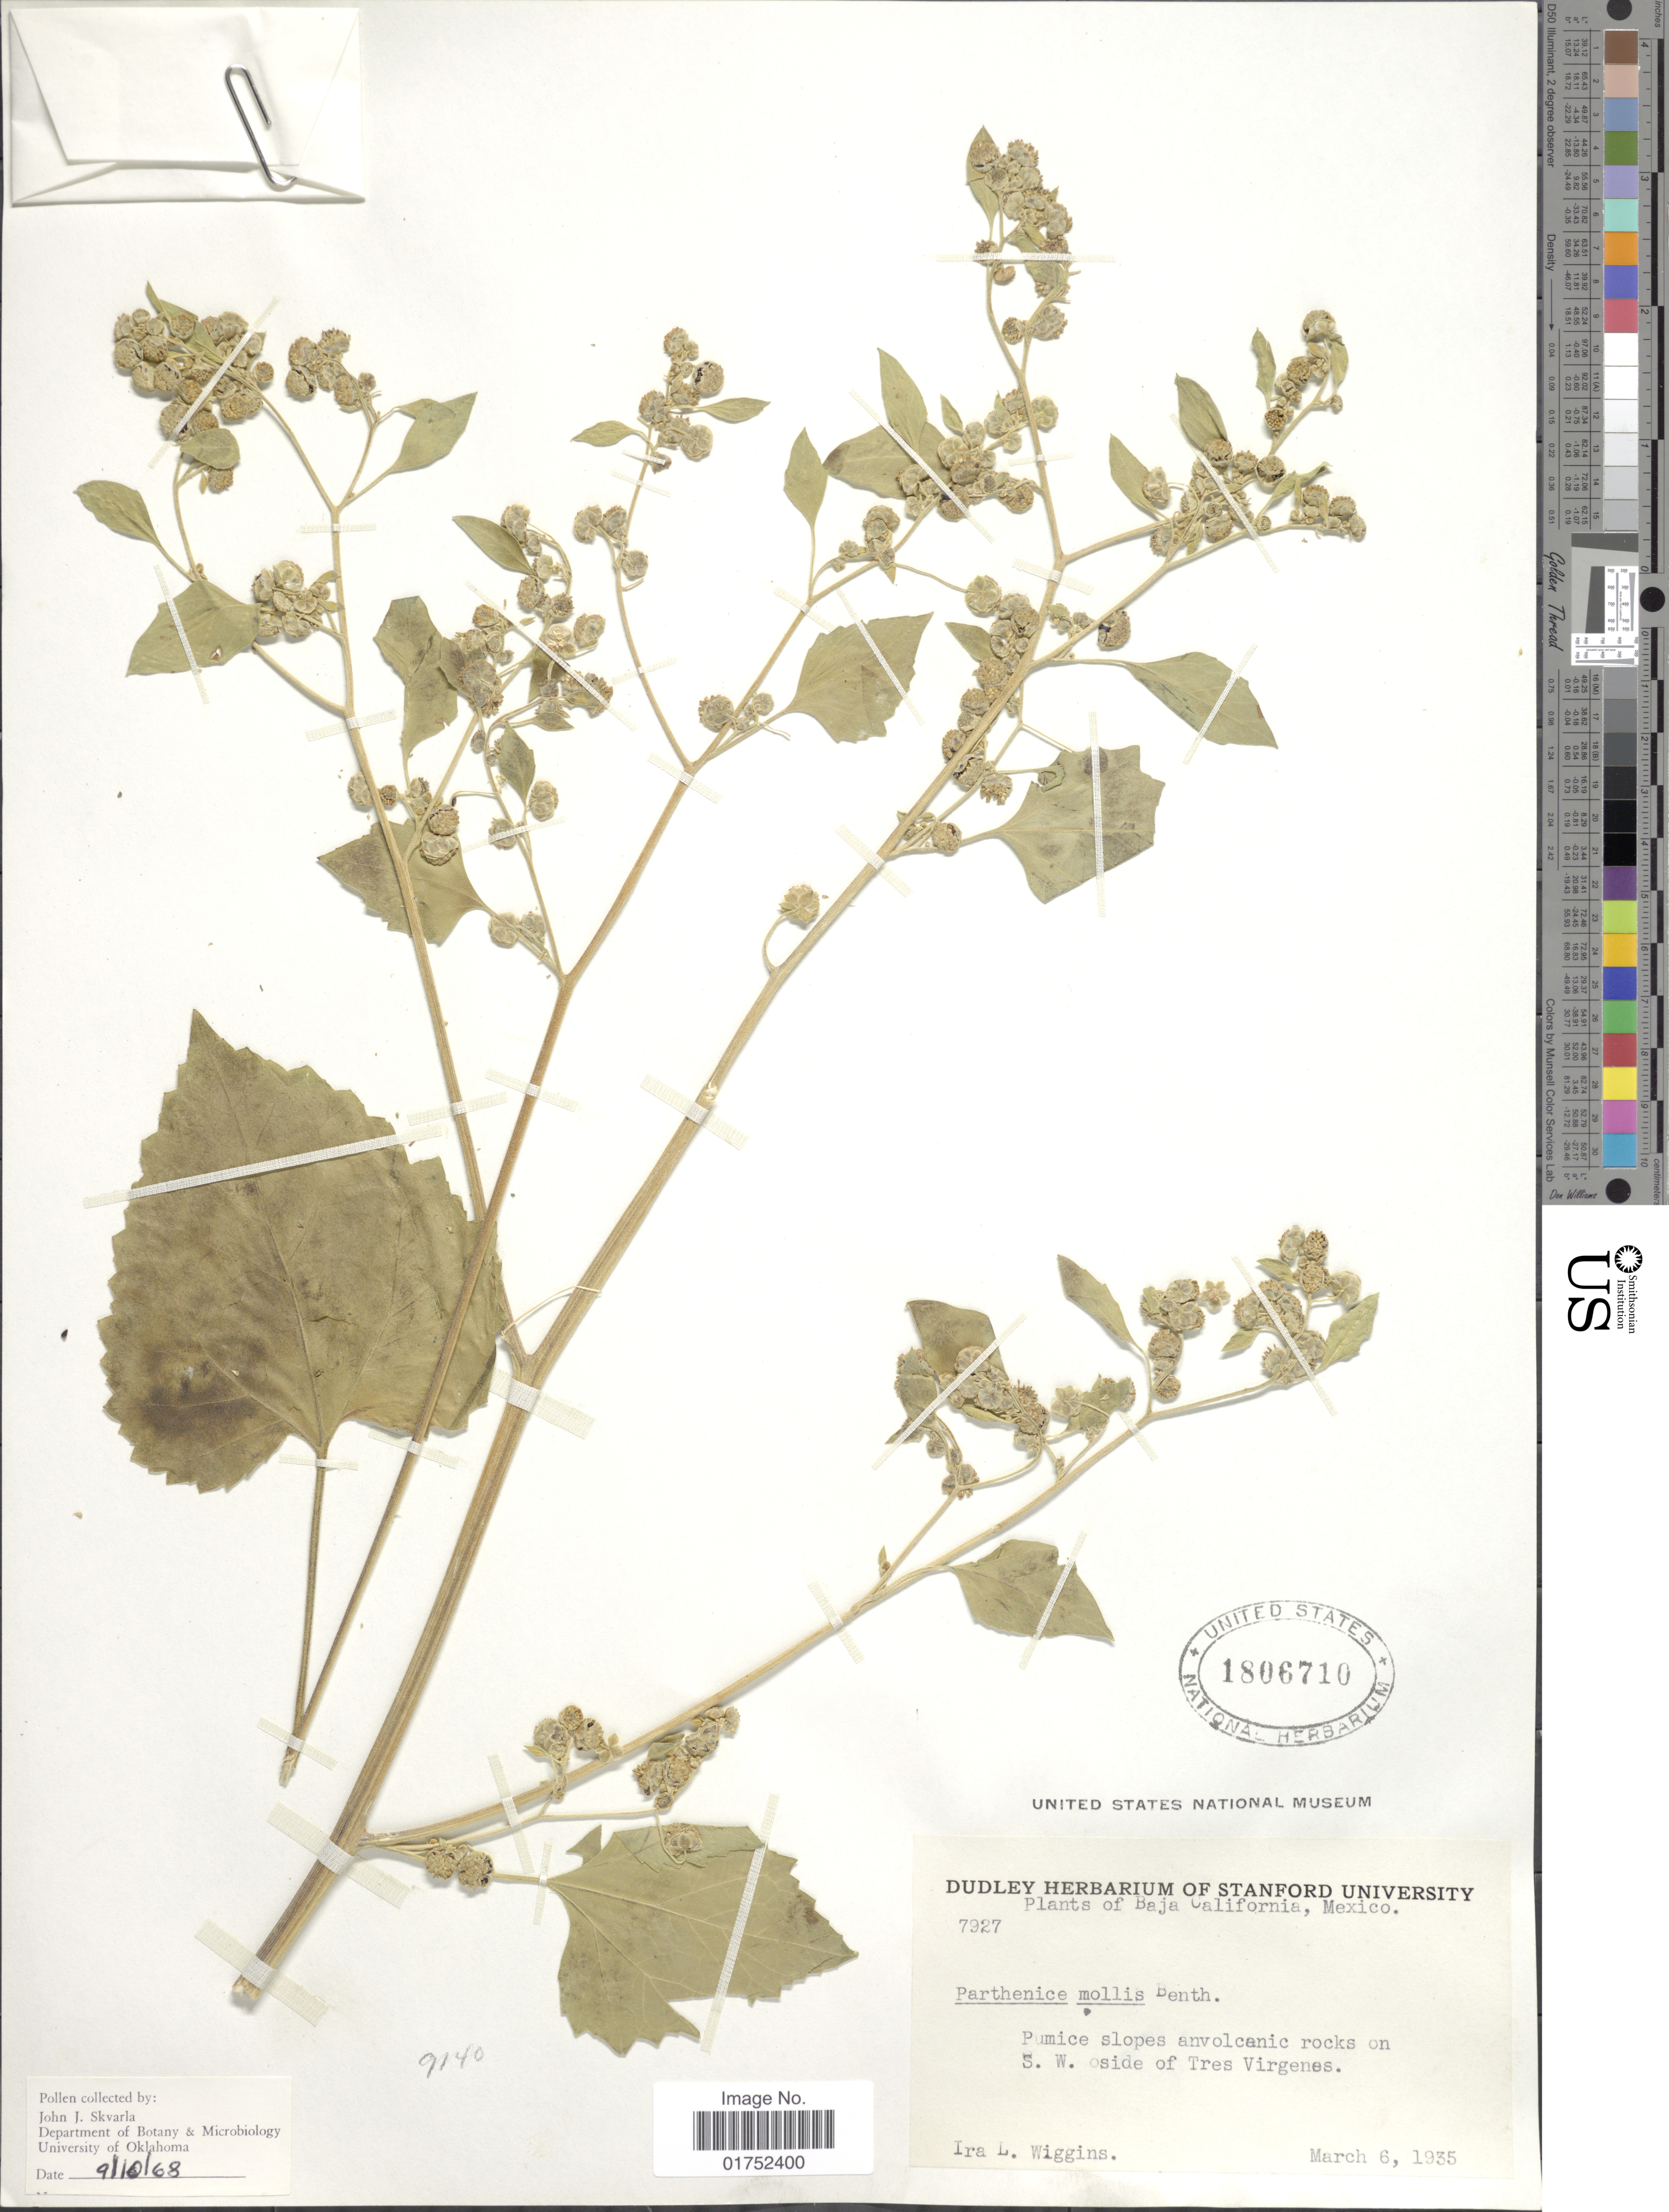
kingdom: Plantae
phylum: Tracheophyta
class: Magnoliopsida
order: Asterales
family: Asteraceae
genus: Parthenice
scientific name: Parthenice mollis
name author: A. Gray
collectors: I. L. Wiggins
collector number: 7927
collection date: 1935-03-06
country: Mexico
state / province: Baja California Sur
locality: S. W. side of Tres Virgenes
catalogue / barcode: US 1806710